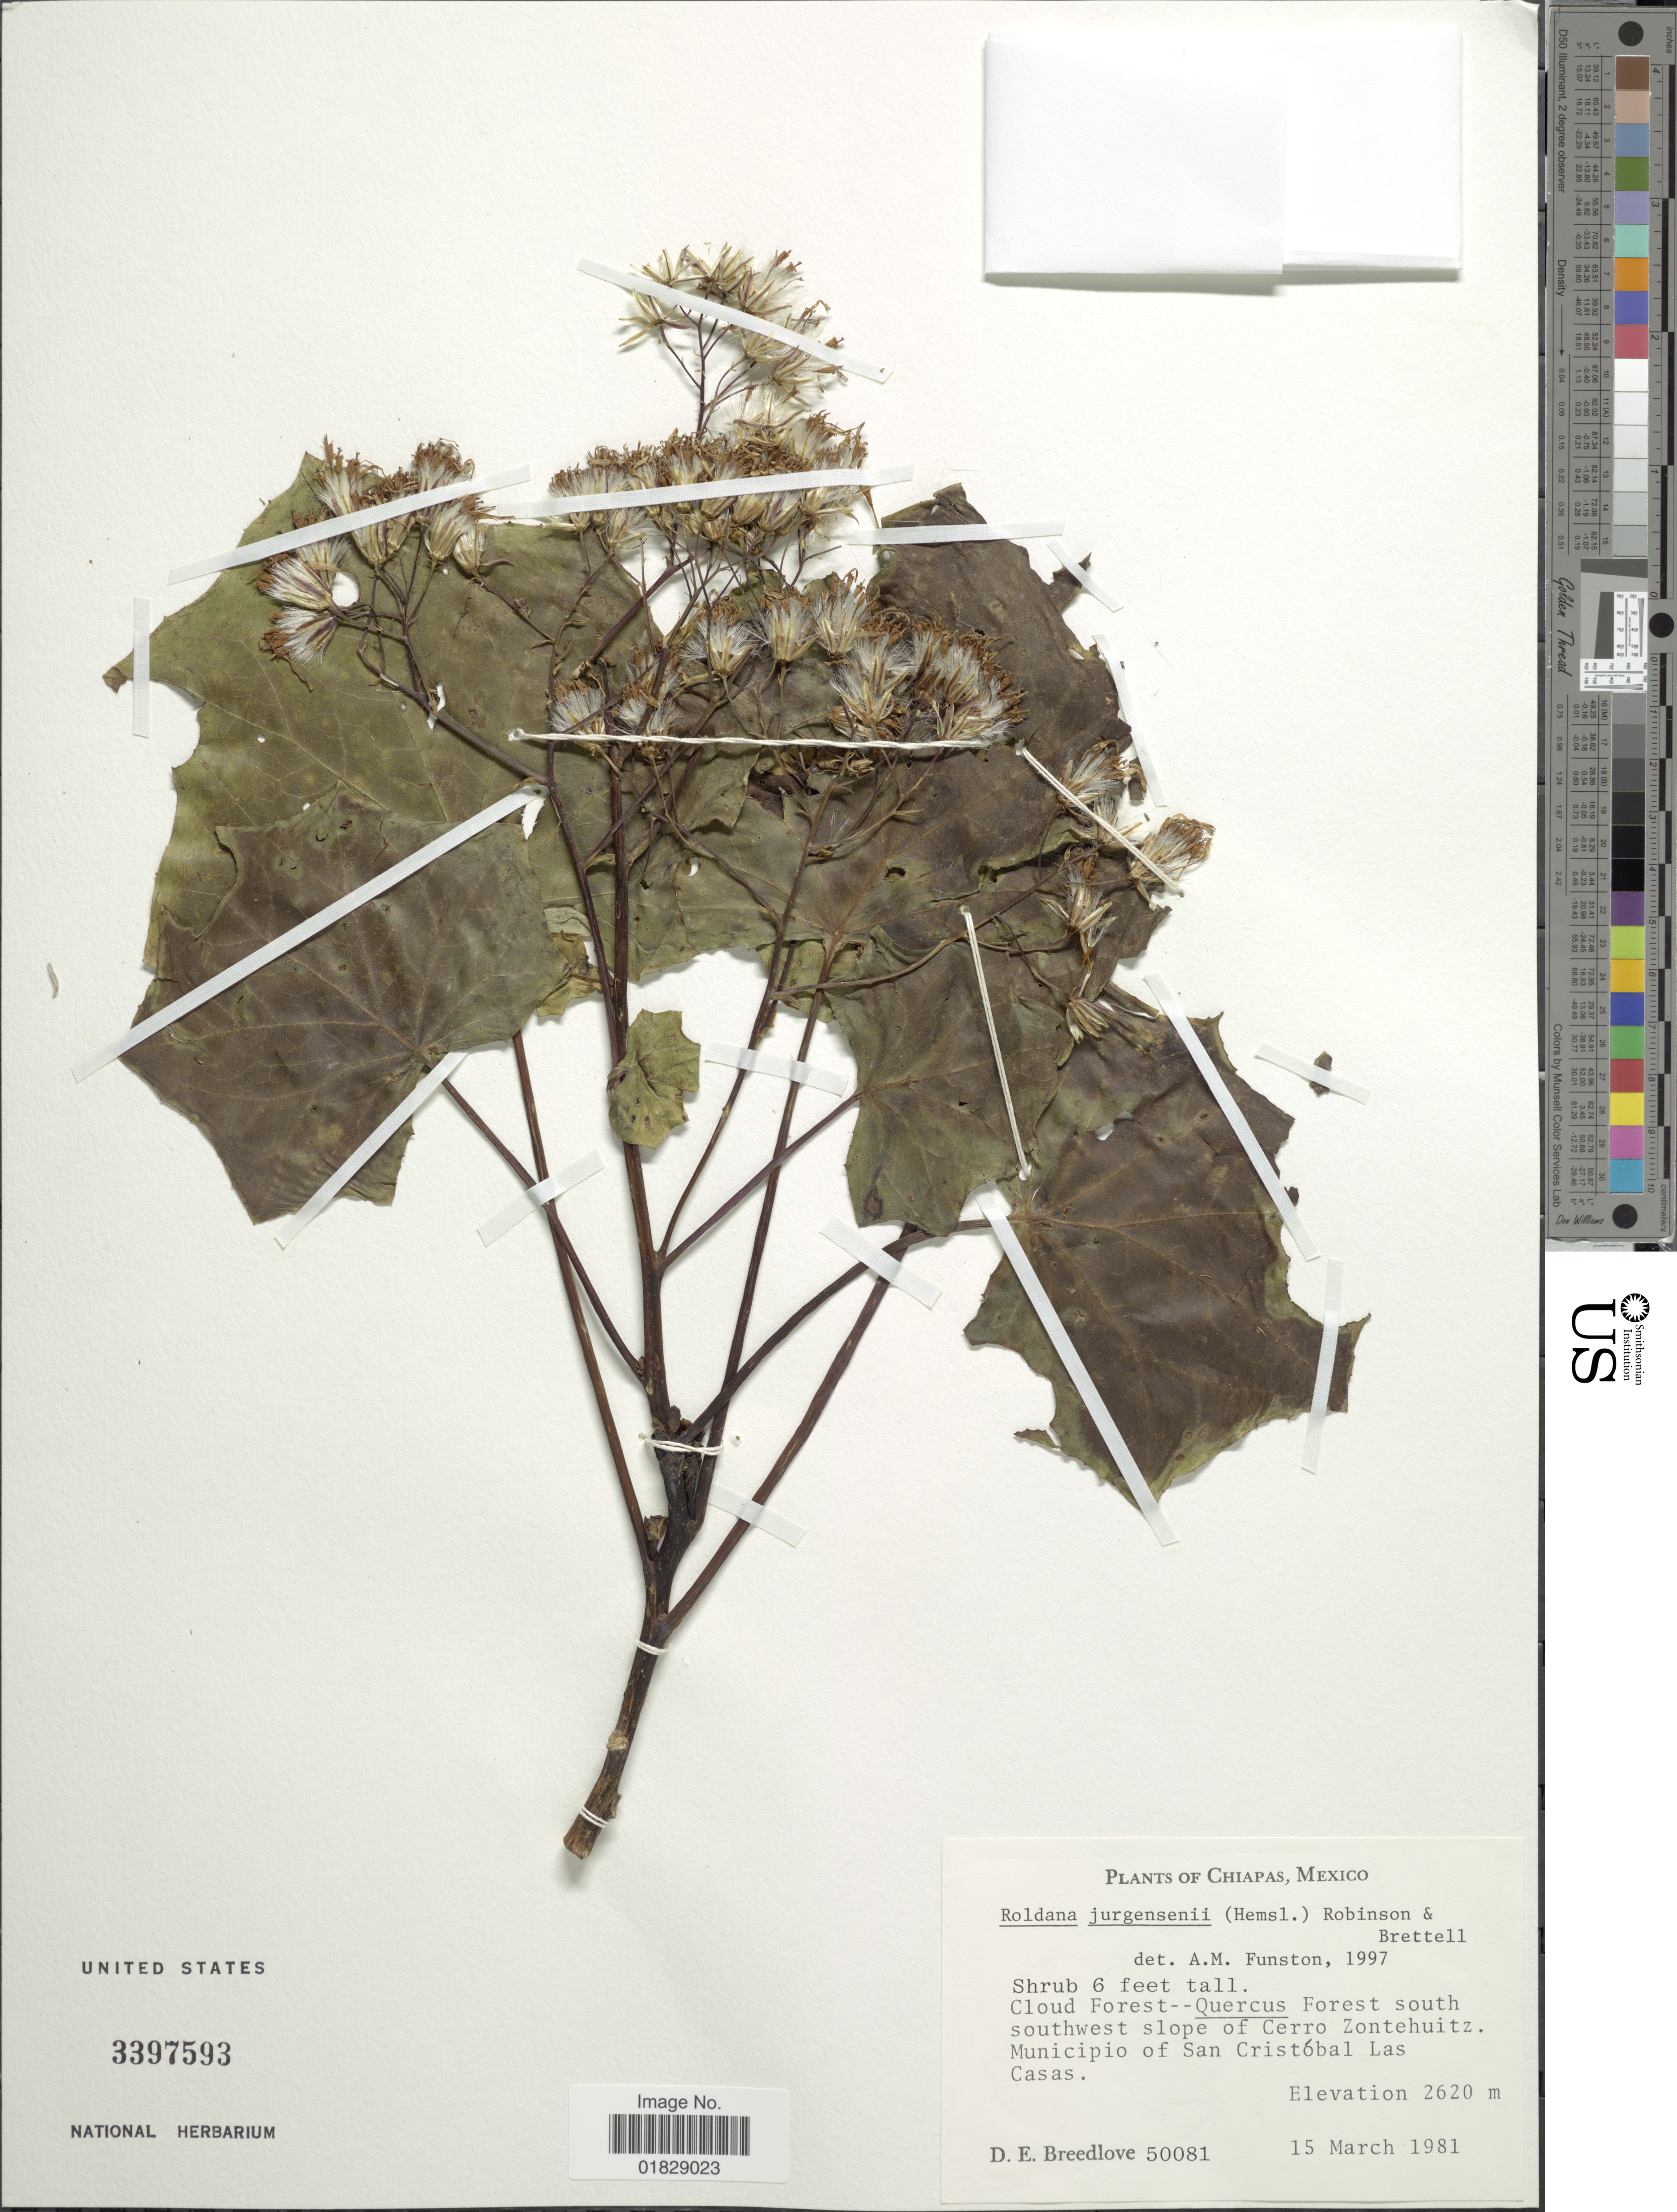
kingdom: Plantae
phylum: Tracheophyta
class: Magnoliopsida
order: Asterales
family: Asteraceae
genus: Roldana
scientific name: Roldana jurgensenii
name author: (Hemsl.) H. Rob. & Brettell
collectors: D. E. Breedlove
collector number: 50081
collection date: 1981-03-15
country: Mexico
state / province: Chiapas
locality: Forest south southwest slope of Cerro Zontehuitz. Municipio of San Cristóbal Las Casas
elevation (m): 2620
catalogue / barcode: US 3397593